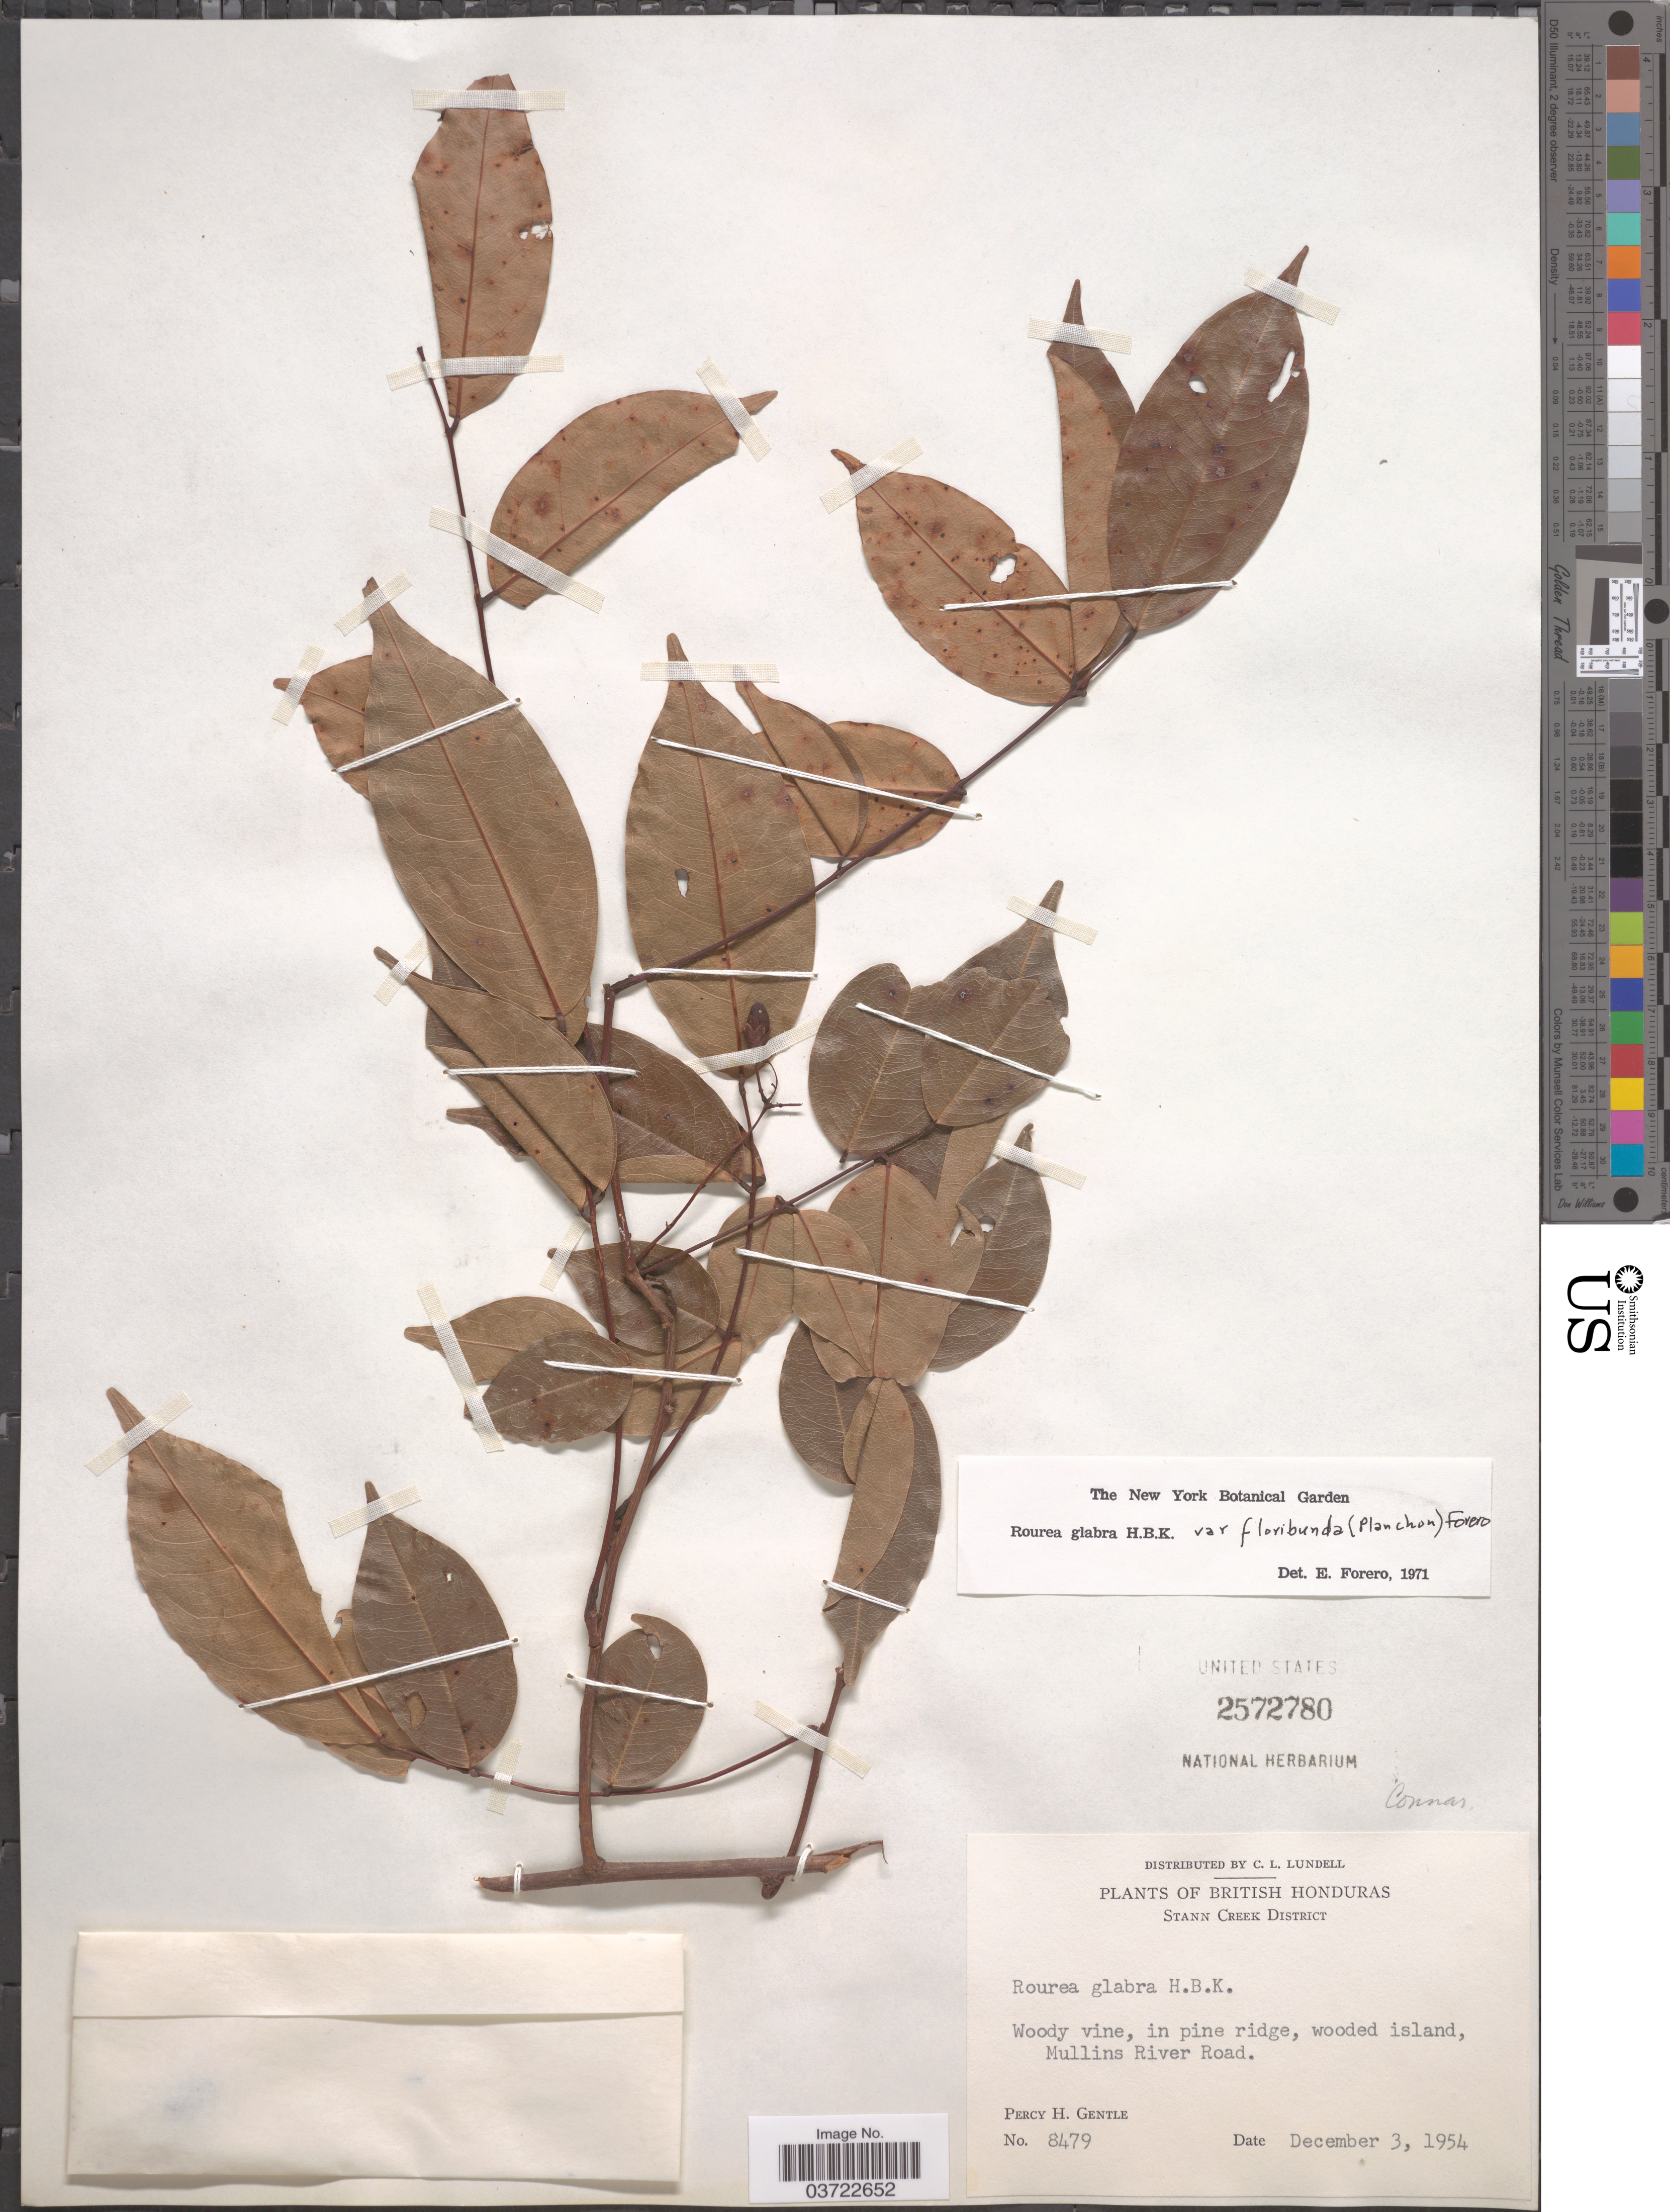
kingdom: Plantae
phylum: Tracheophyta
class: Magnoliopsida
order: Oxalidales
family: Connaraceae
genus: Rourea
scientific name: Rourea glabra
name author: Kunth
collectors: P. H. Gentle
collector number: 8479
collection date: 1954-12-03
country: Belize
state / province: Stann Creek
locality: British Honduras. Stann Creek District. Woody vine, in pine ridge, wooded island, Mullins River Road.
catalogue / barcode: US 2572780